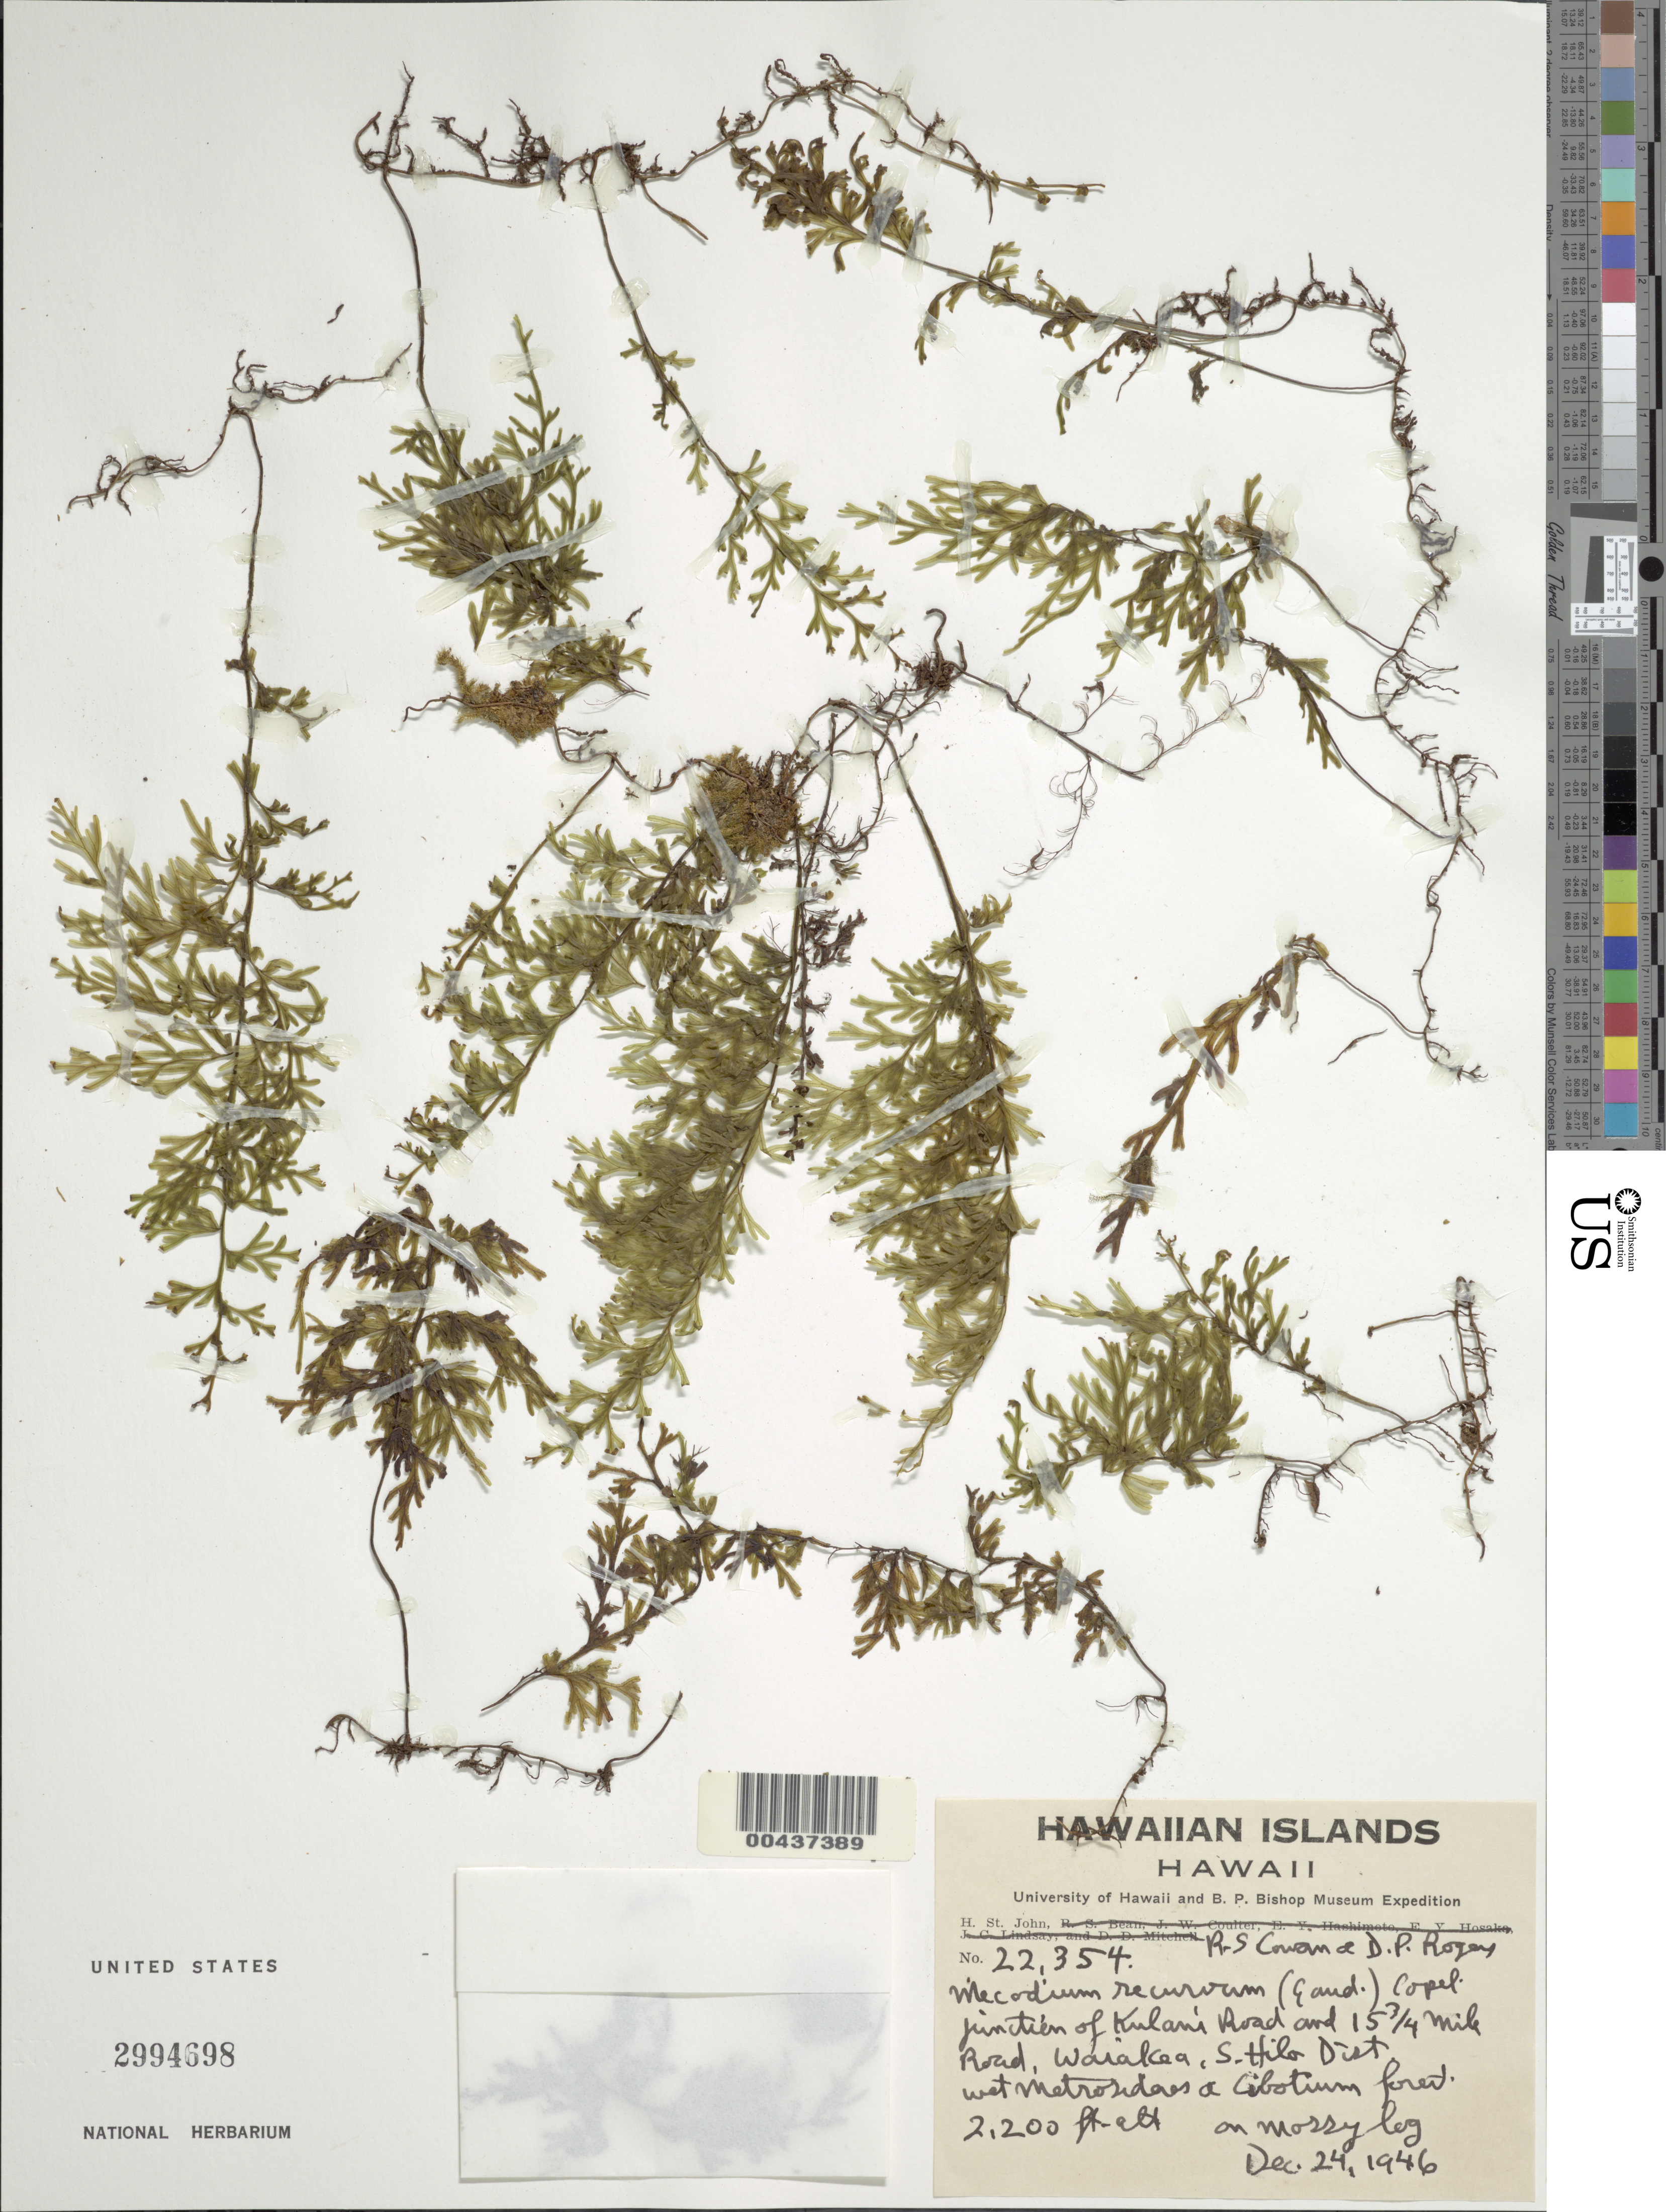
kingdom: Plantae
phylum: Tracheophyta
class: Polypodiopsida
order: Hymenophyllales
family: Hymenophyllaceae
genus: Hymenophyllum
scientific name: Hymenophyllum recurvum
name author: Gaudich.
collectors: H. St. John, R. S. Cowan & D. Rogers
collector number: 22354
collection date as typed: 24 Dec 1946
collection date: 1946-12-24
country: United States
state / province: Hawaii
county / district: Hawaii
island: Hawaii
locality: Junction of Kulani Road and 15.75 mi Road, Waiakea, S Hilo Dist.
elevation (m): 671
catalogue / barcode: US 2994698